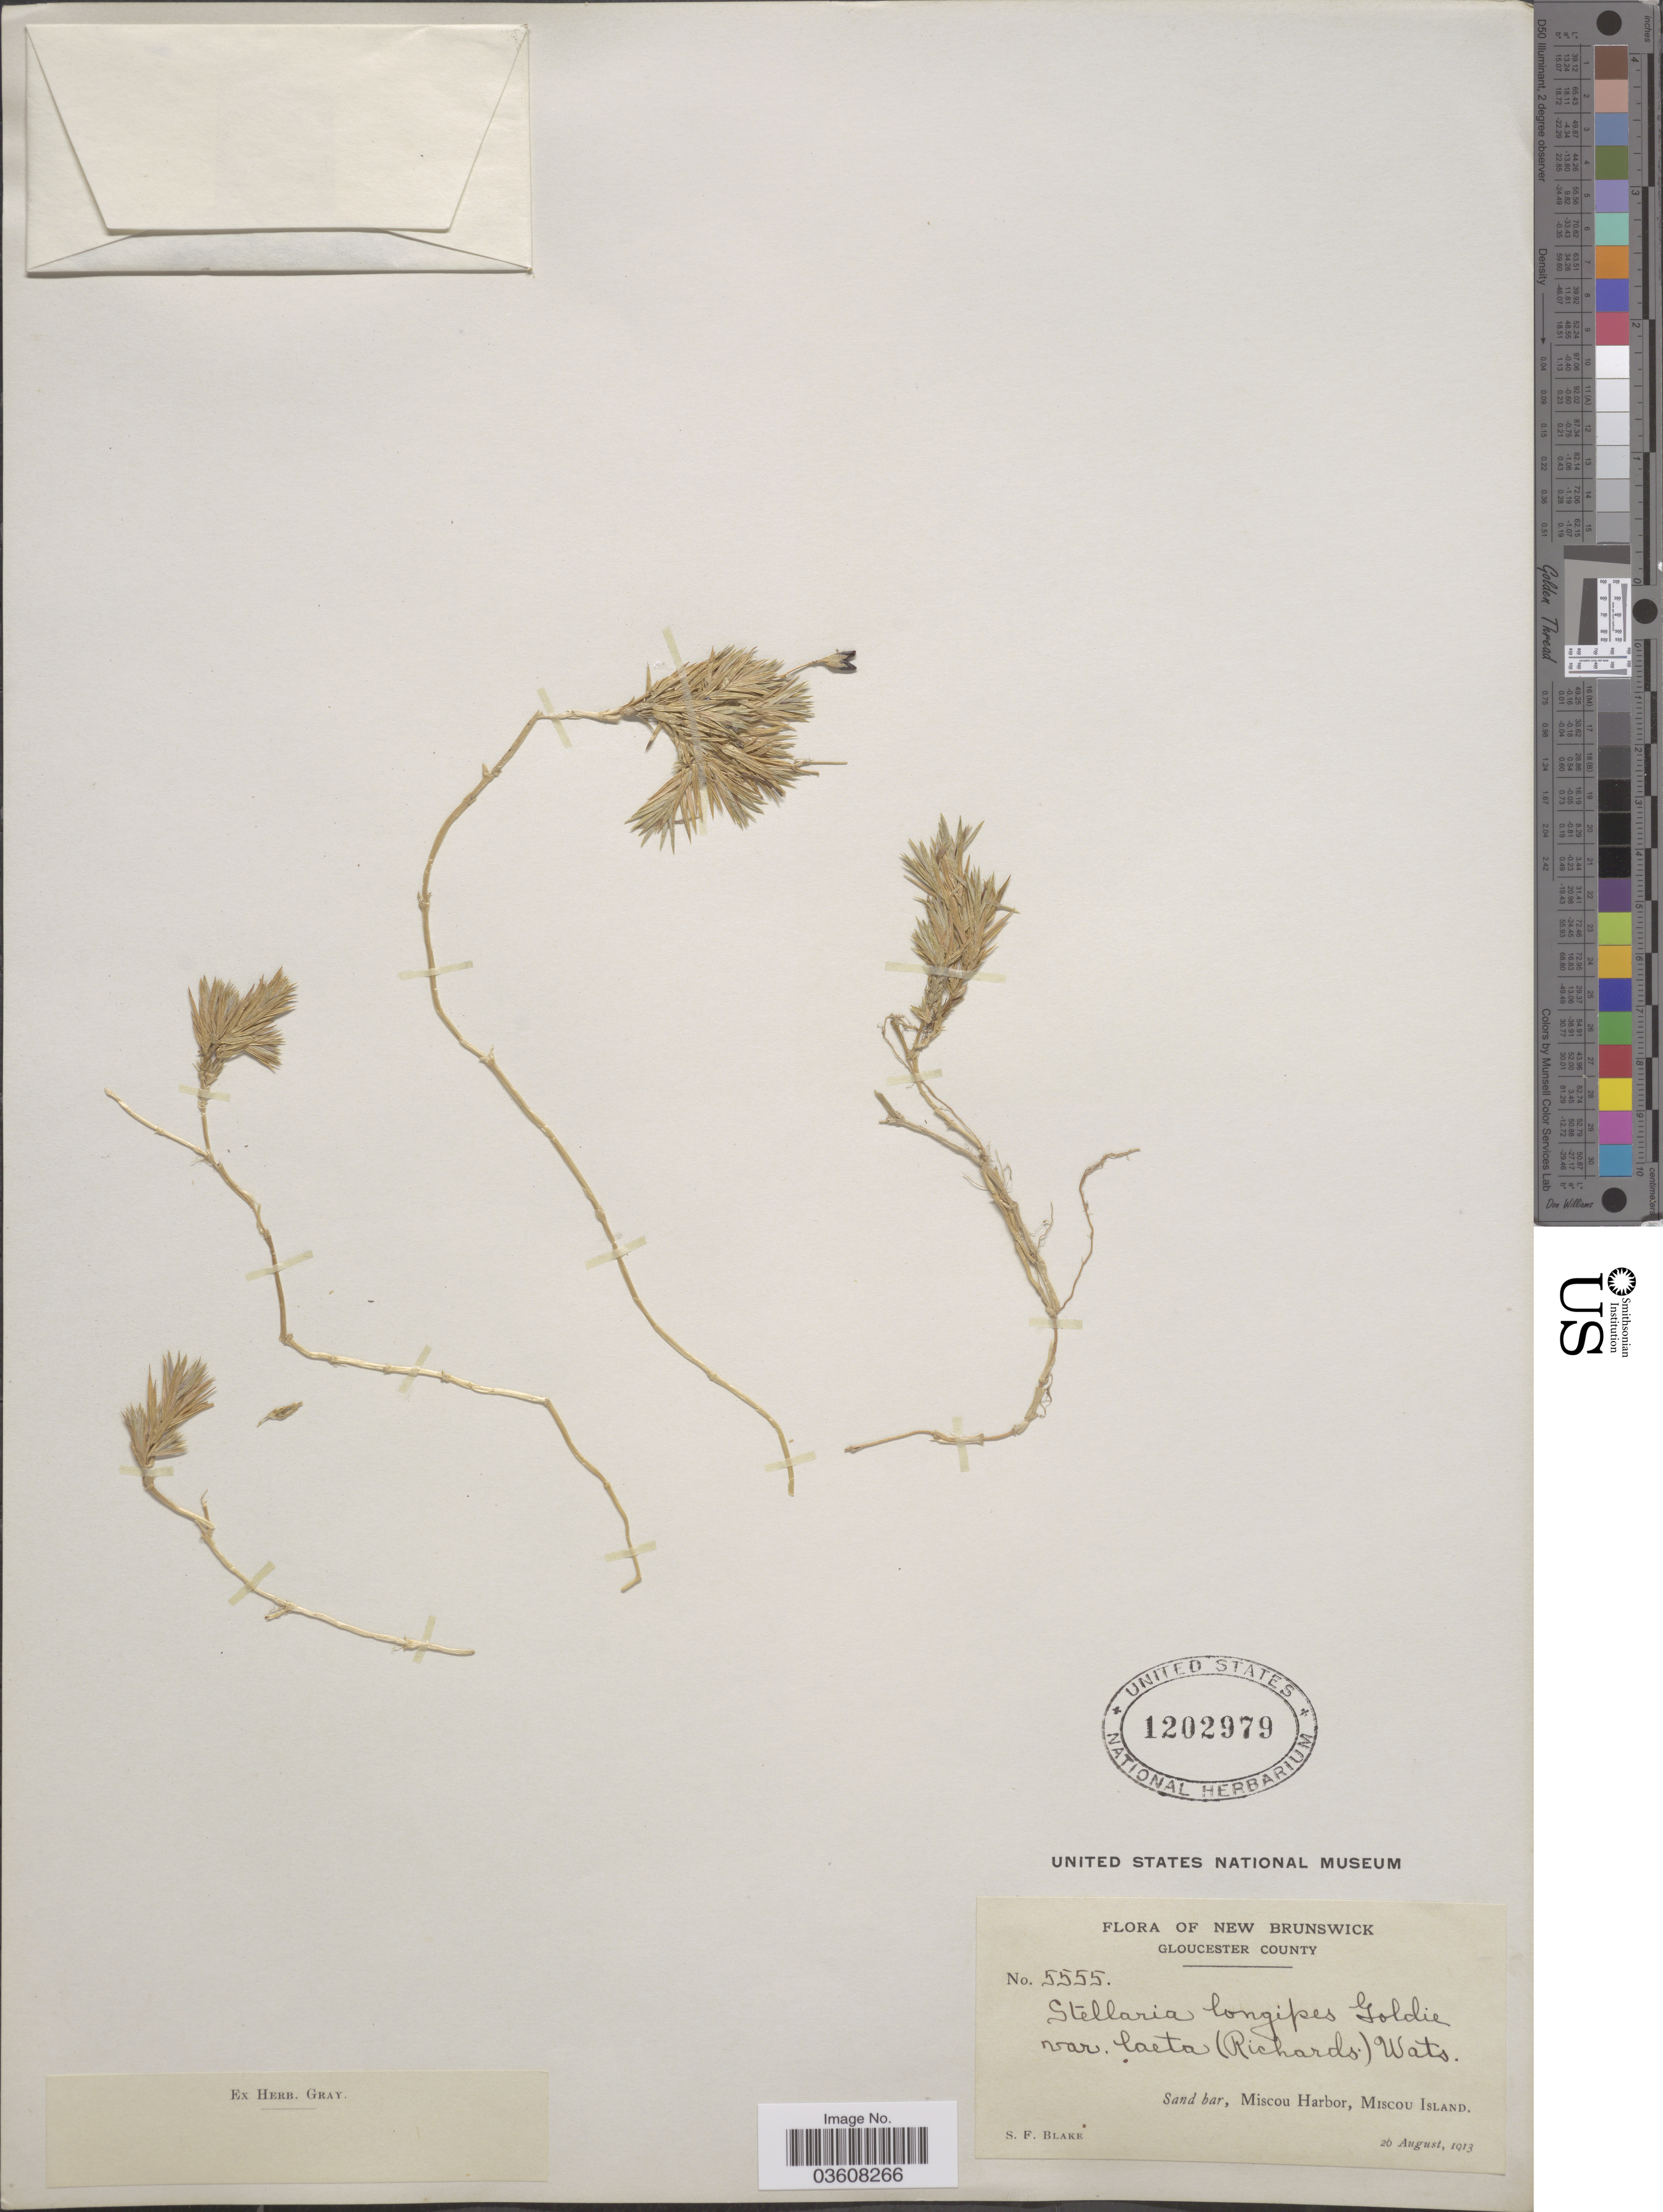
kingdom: Plantae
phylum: Tracheophyta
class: Magnoliopsida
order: Caryophyllales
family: Caryophyllaceae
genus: Stellaria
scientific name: Stellaria laeta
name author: Richards.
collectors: S. Blake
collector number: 5555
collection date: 1913-08-26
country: Canada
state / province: New Brunswick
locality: Gloucester County. Sand bar, Miscou Harbor, Miscou Island.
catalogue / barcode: US 1202979